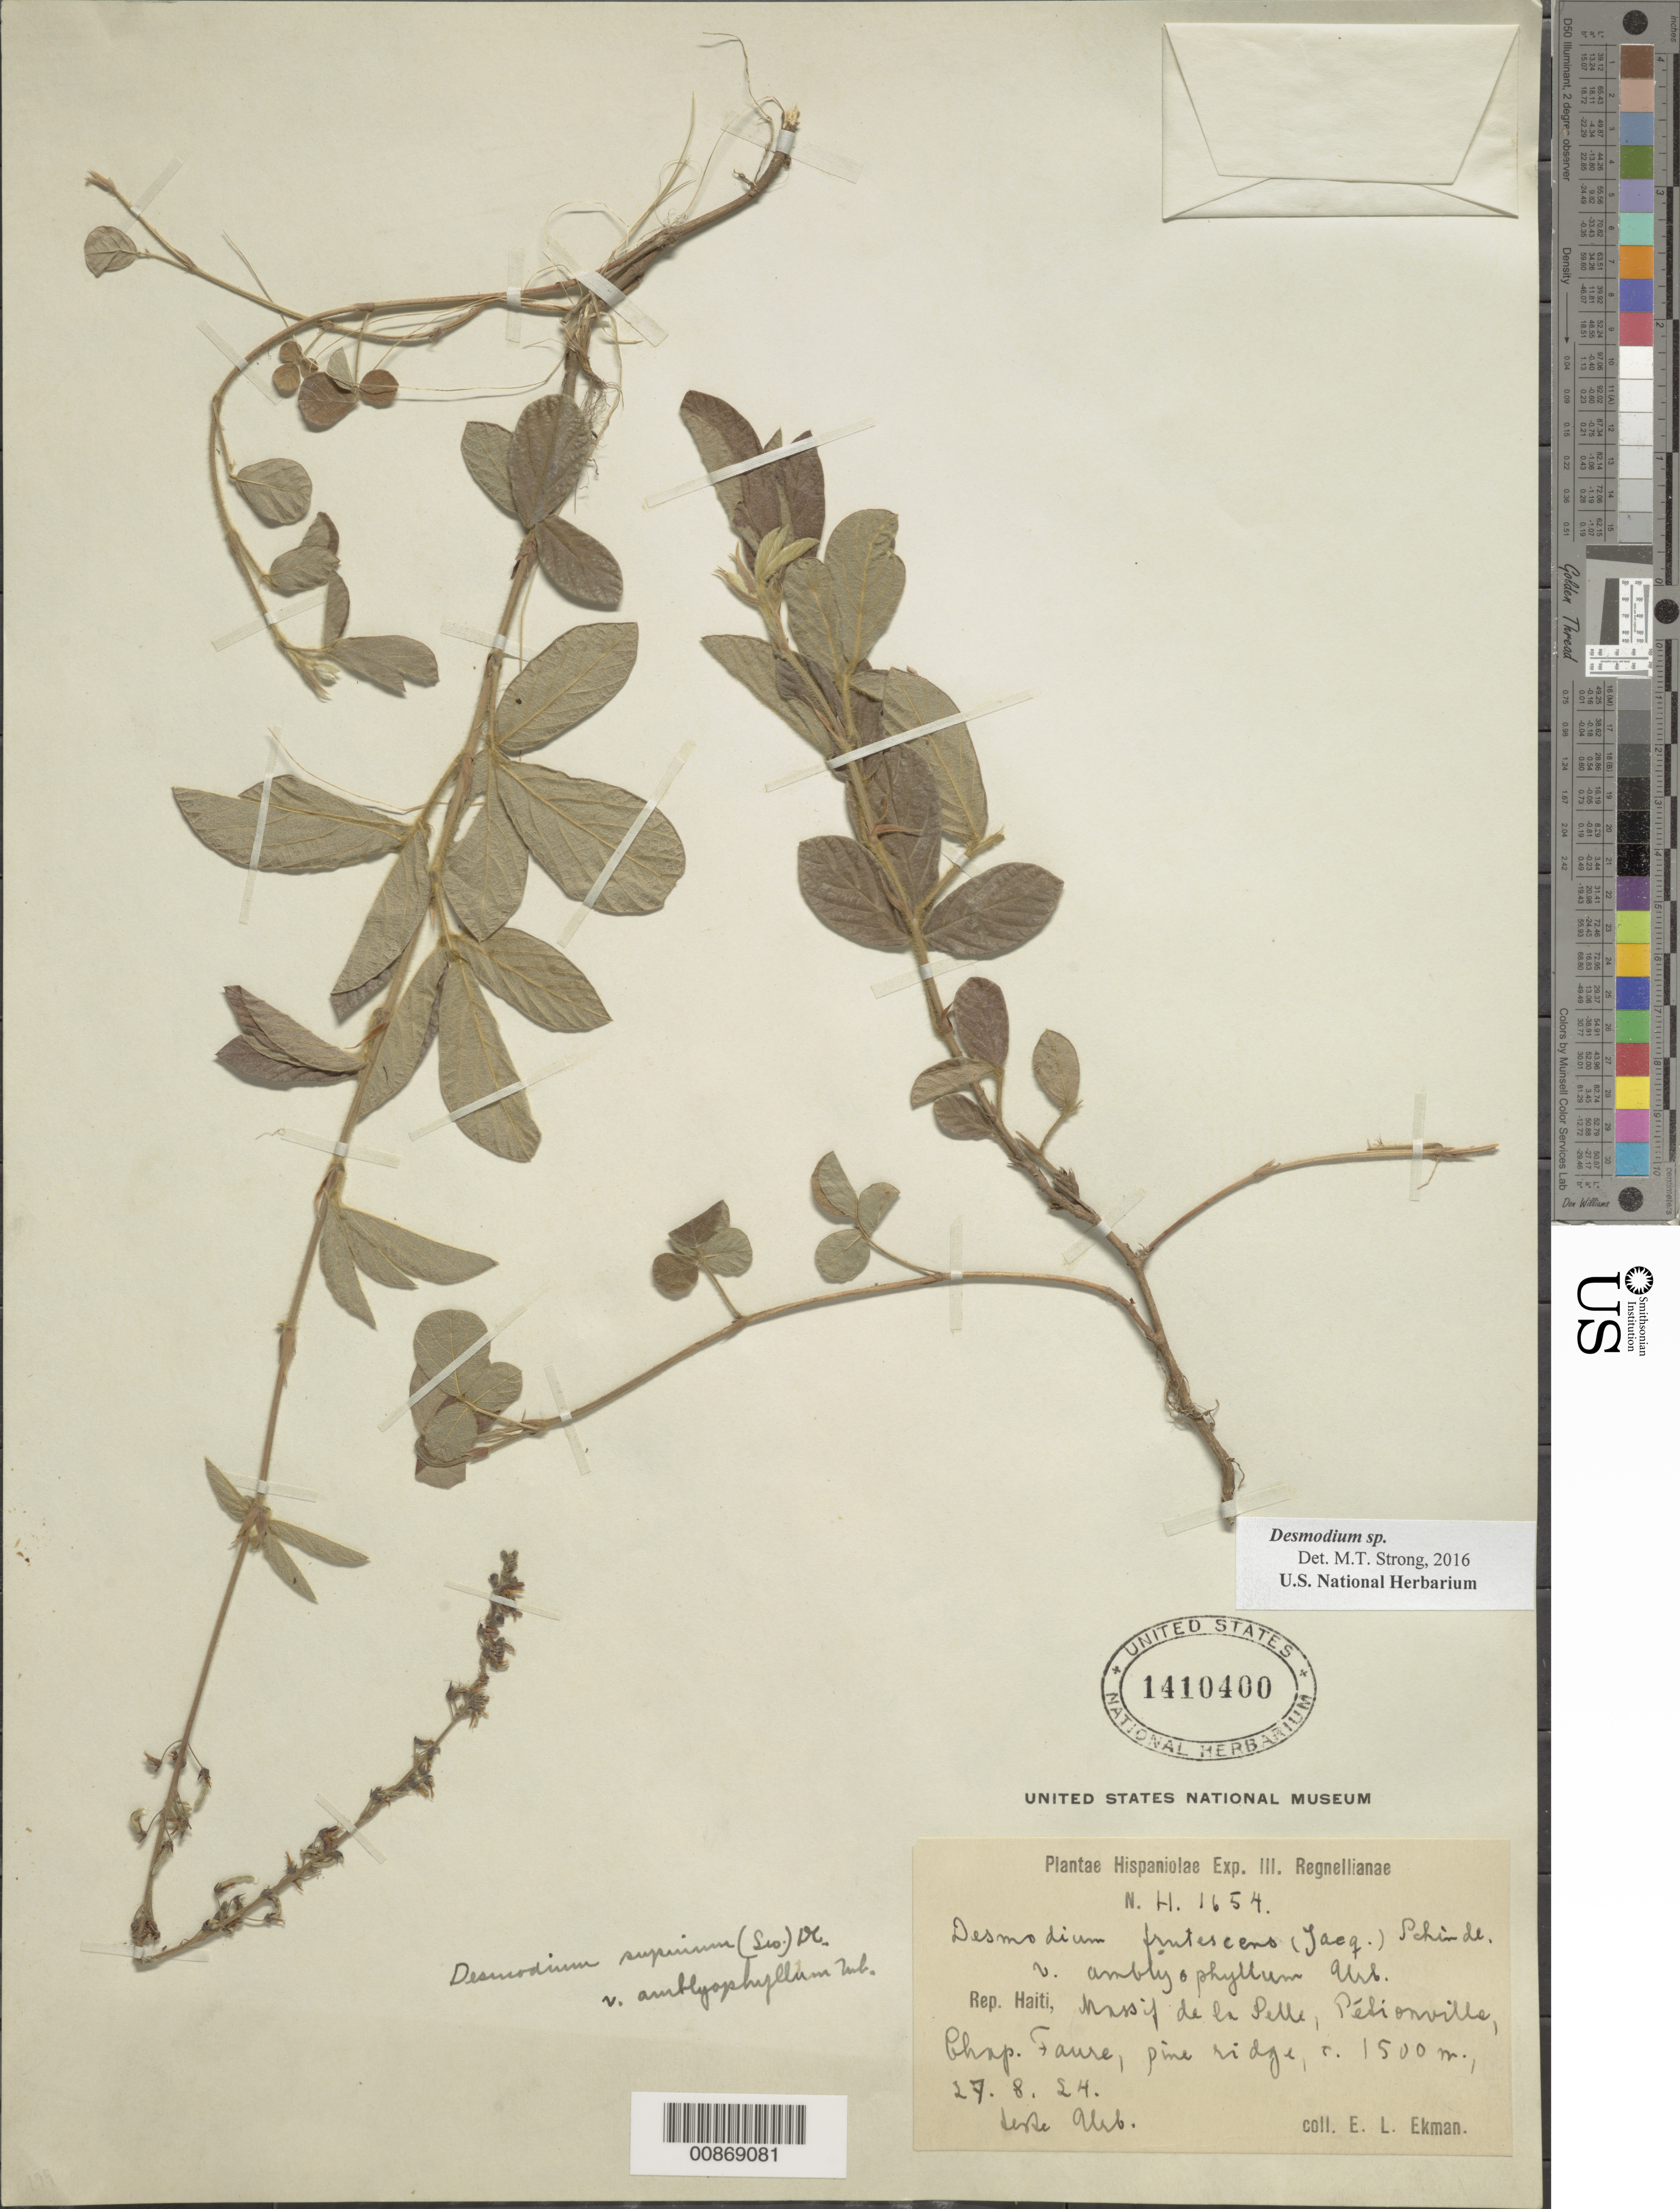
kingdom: Plantae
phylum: Tracheophyta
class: Magnoliopsida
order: Fabales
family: Fabaceae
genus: Desmodium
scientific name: Desmodium sp.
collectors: E. L. Ekman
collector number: H 1654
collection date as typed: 27 Aug 1924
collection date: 1924-08-27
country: Haiti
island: Hispaniola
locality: Massif de la Selle, Pétionville, Chap. Faure.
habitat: Pine ridge.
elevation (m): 1500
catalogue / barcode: US 1410400